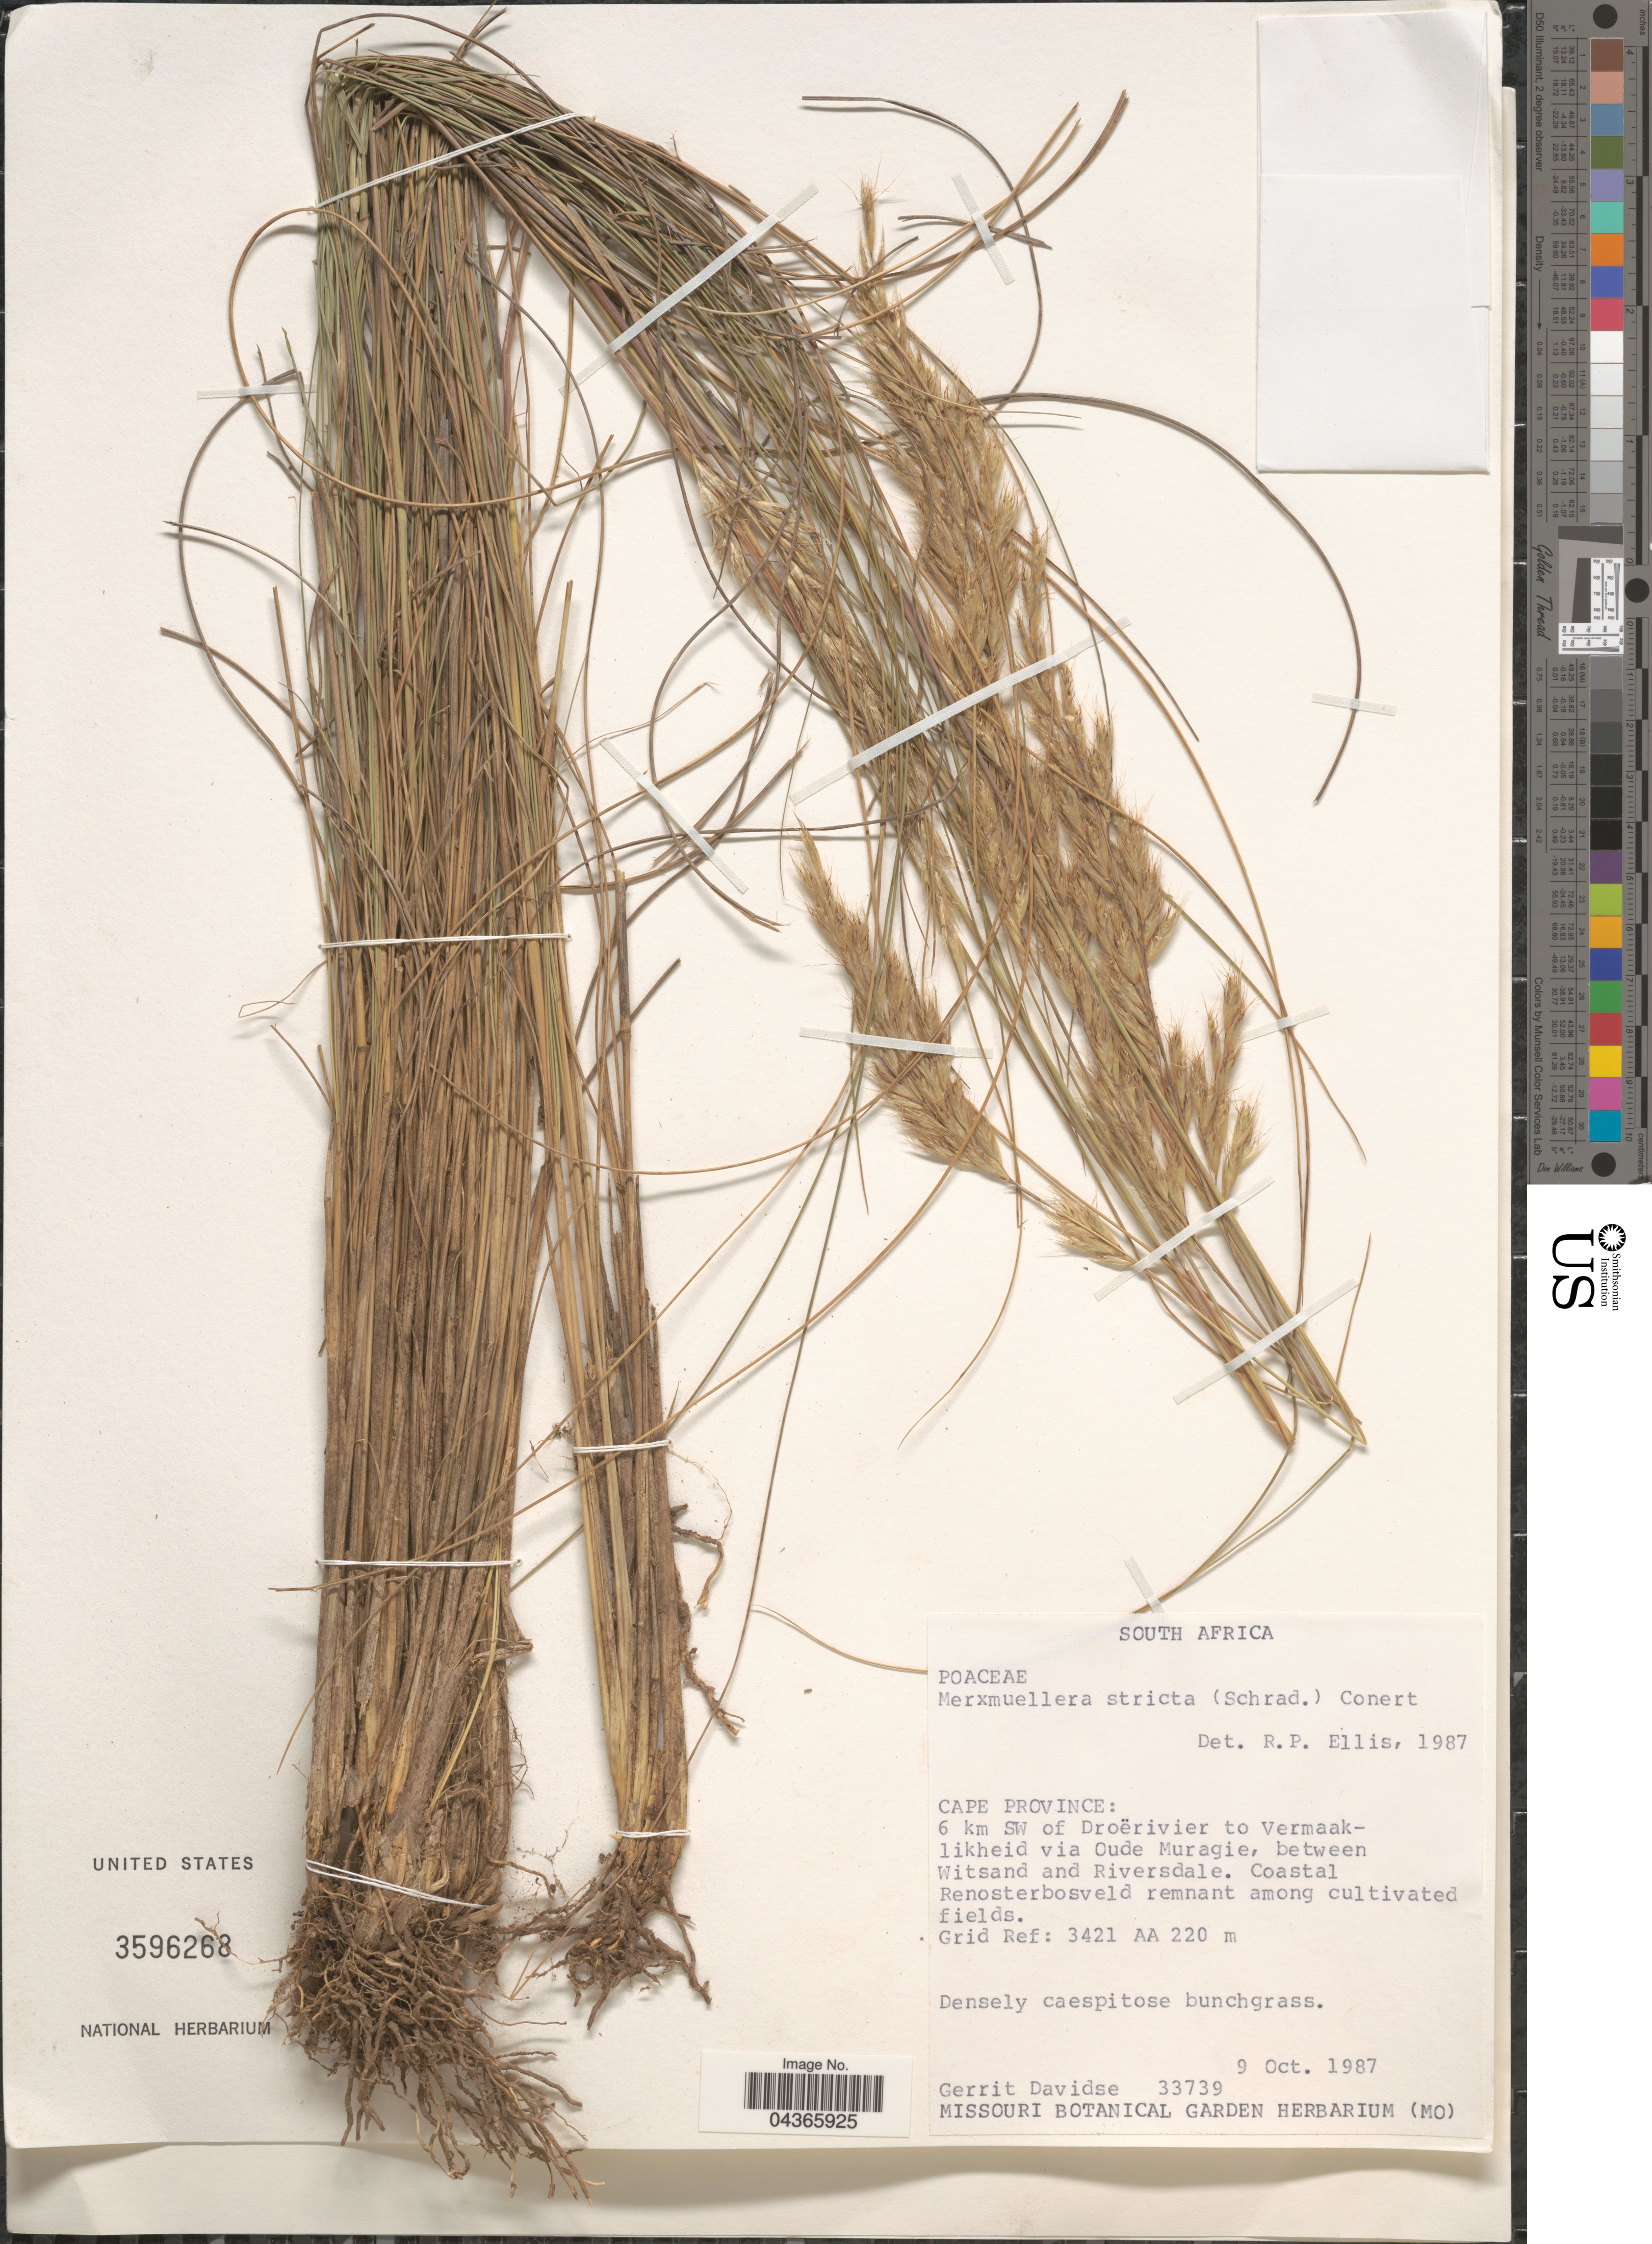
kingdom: Plantae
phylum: Tracheophyta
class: Liliopsida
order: Poales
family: Poaceae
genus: Tenaxia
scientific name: Tenaxia stricta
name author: (Schrad.) N.P. Barker & H.P. Linder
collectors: G. Davidse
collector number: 33739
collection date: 1987-10-09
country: South Africa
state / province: Western Cape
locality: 6 km SW of Droërivier to Vermaaklikheid via Oude Muragie, between Witsand and Riversdale. Grid Ref: 3421 AA.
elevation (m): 220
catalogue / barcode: US 3596268